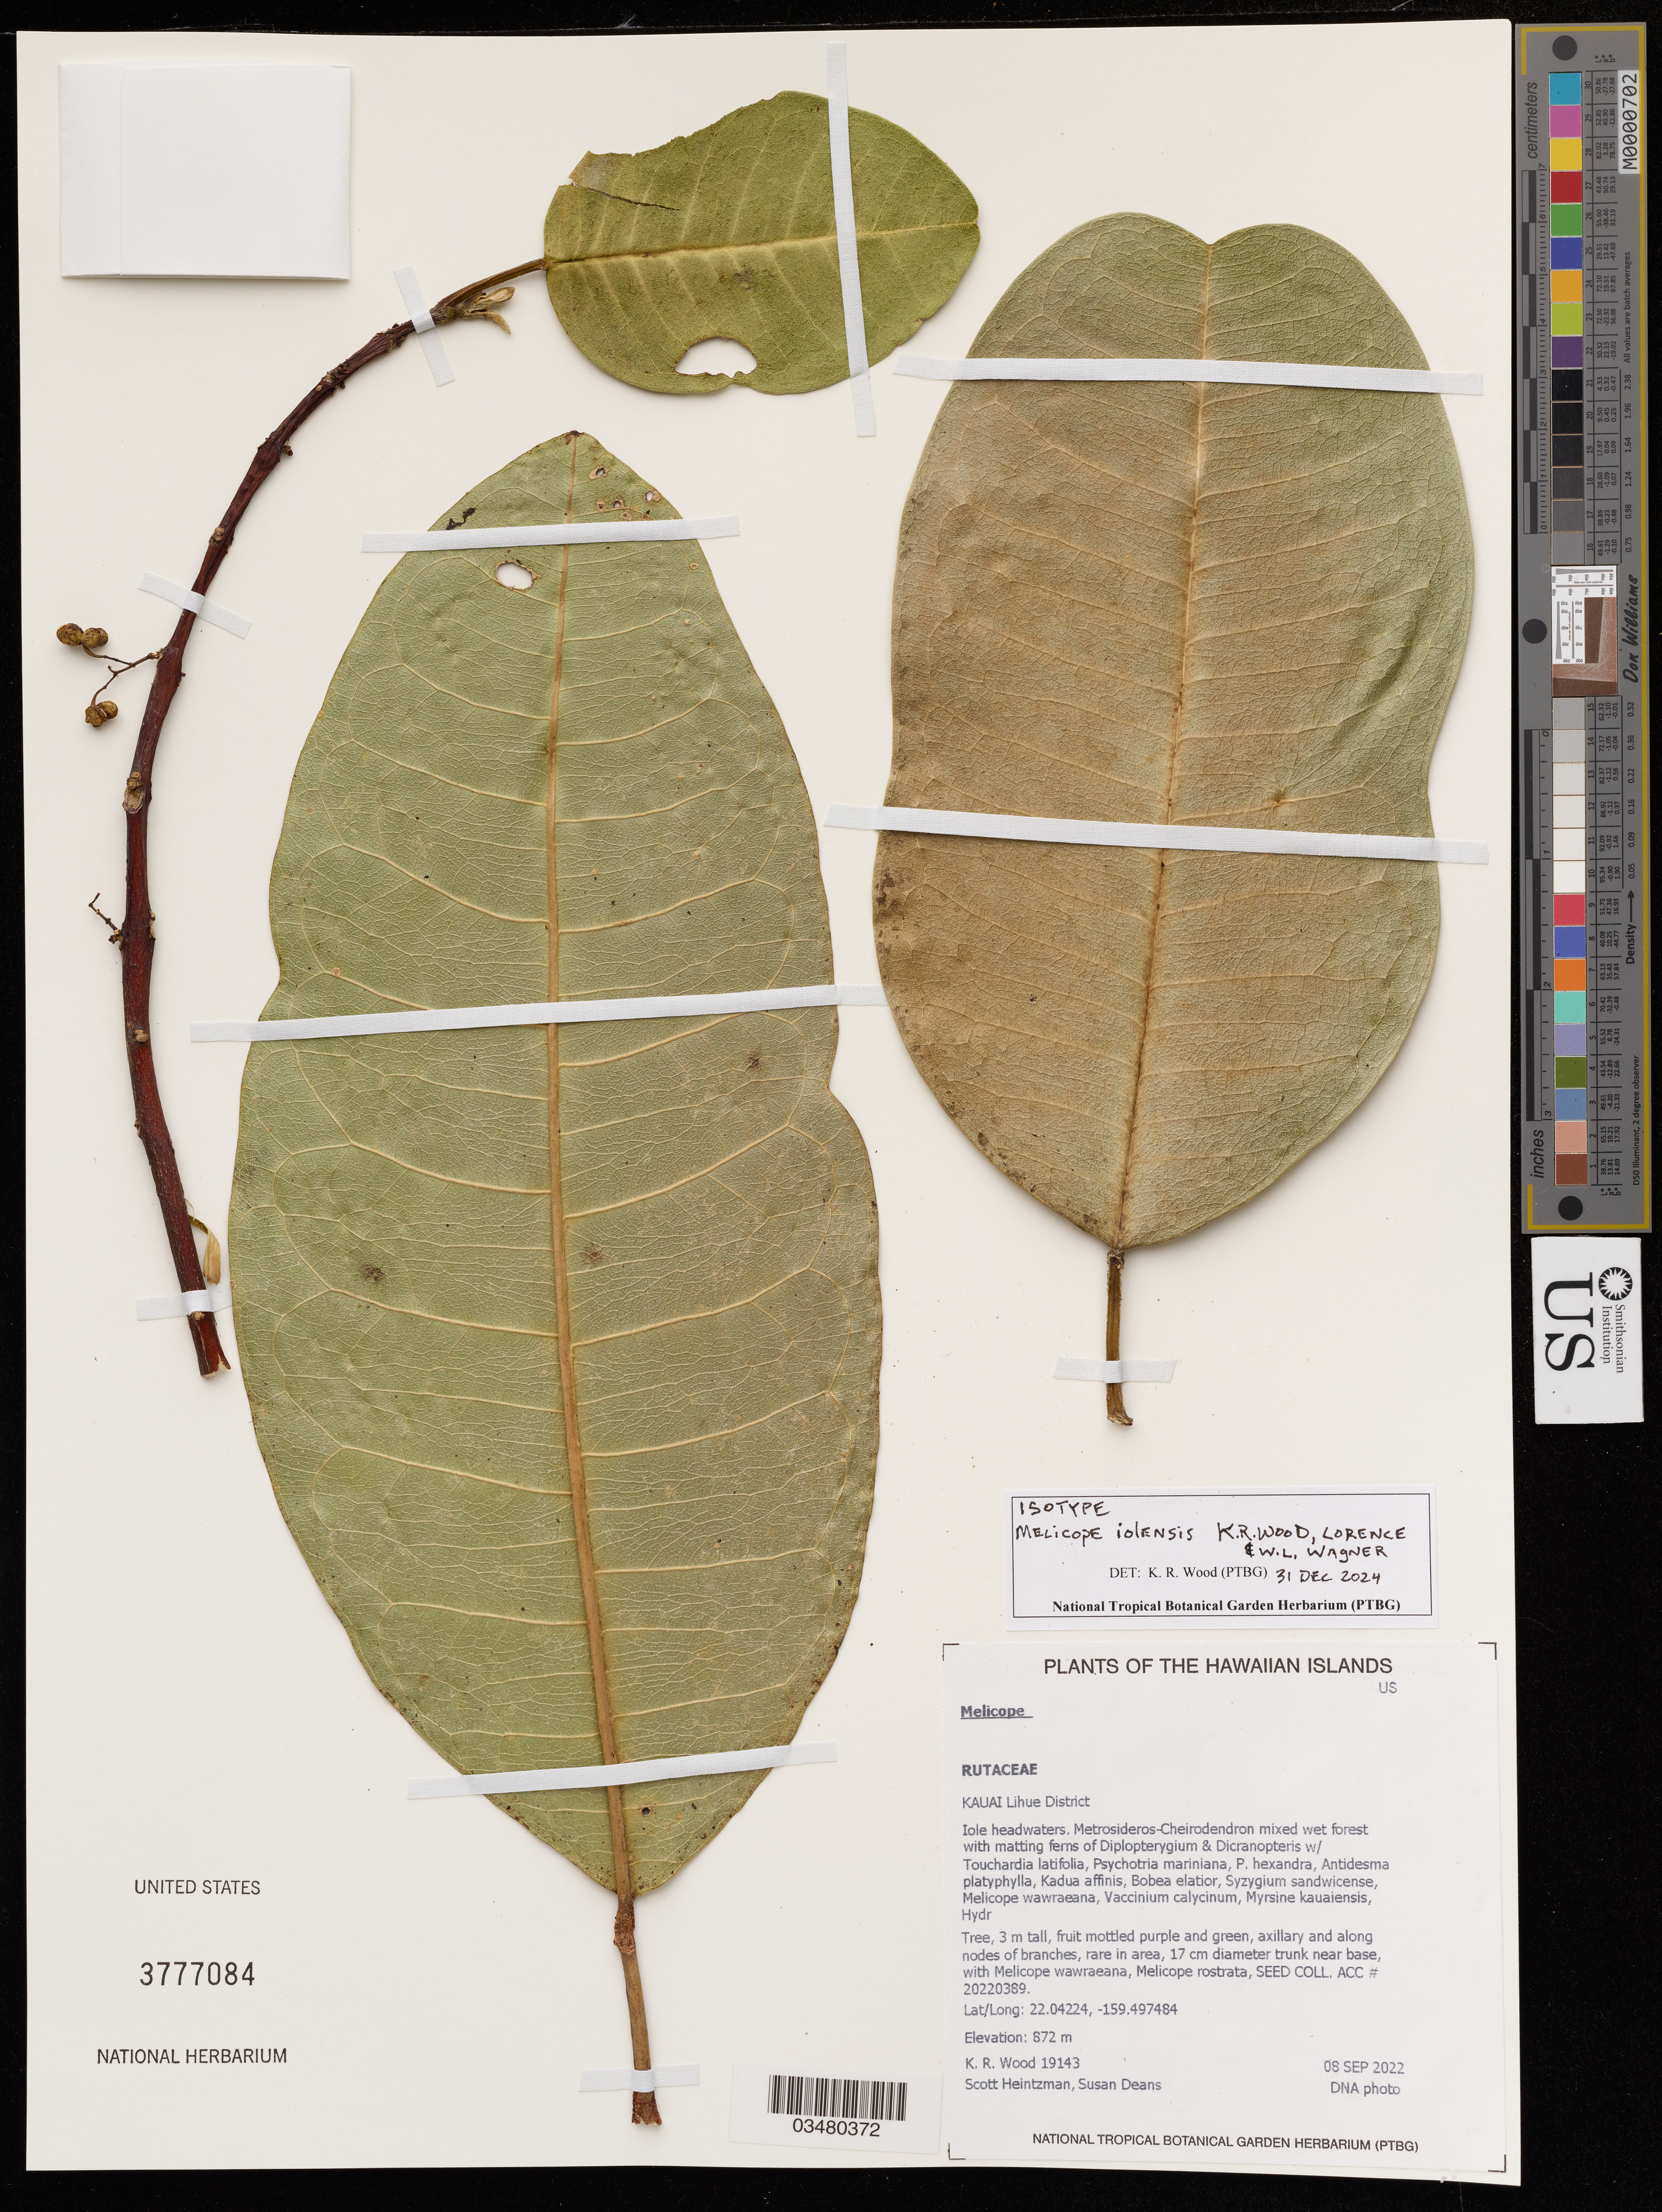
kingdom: Plantae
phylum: Tracheophyta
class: Magnoliopsida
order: Sapindales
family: Rutaceae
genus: Melicope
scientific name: Melicope iolensis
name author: K.R. Wood et al.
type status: Isotype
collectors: R. Wood, S. Heintzman & S. Deans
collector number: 19143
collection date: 2022-09-08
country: United States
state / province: Hawaii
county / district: Kaua'i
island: Kaua'i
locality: Lihue District, Iole headwaters.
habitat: Mixed wet forest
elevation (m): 872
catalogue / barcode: US 3777084